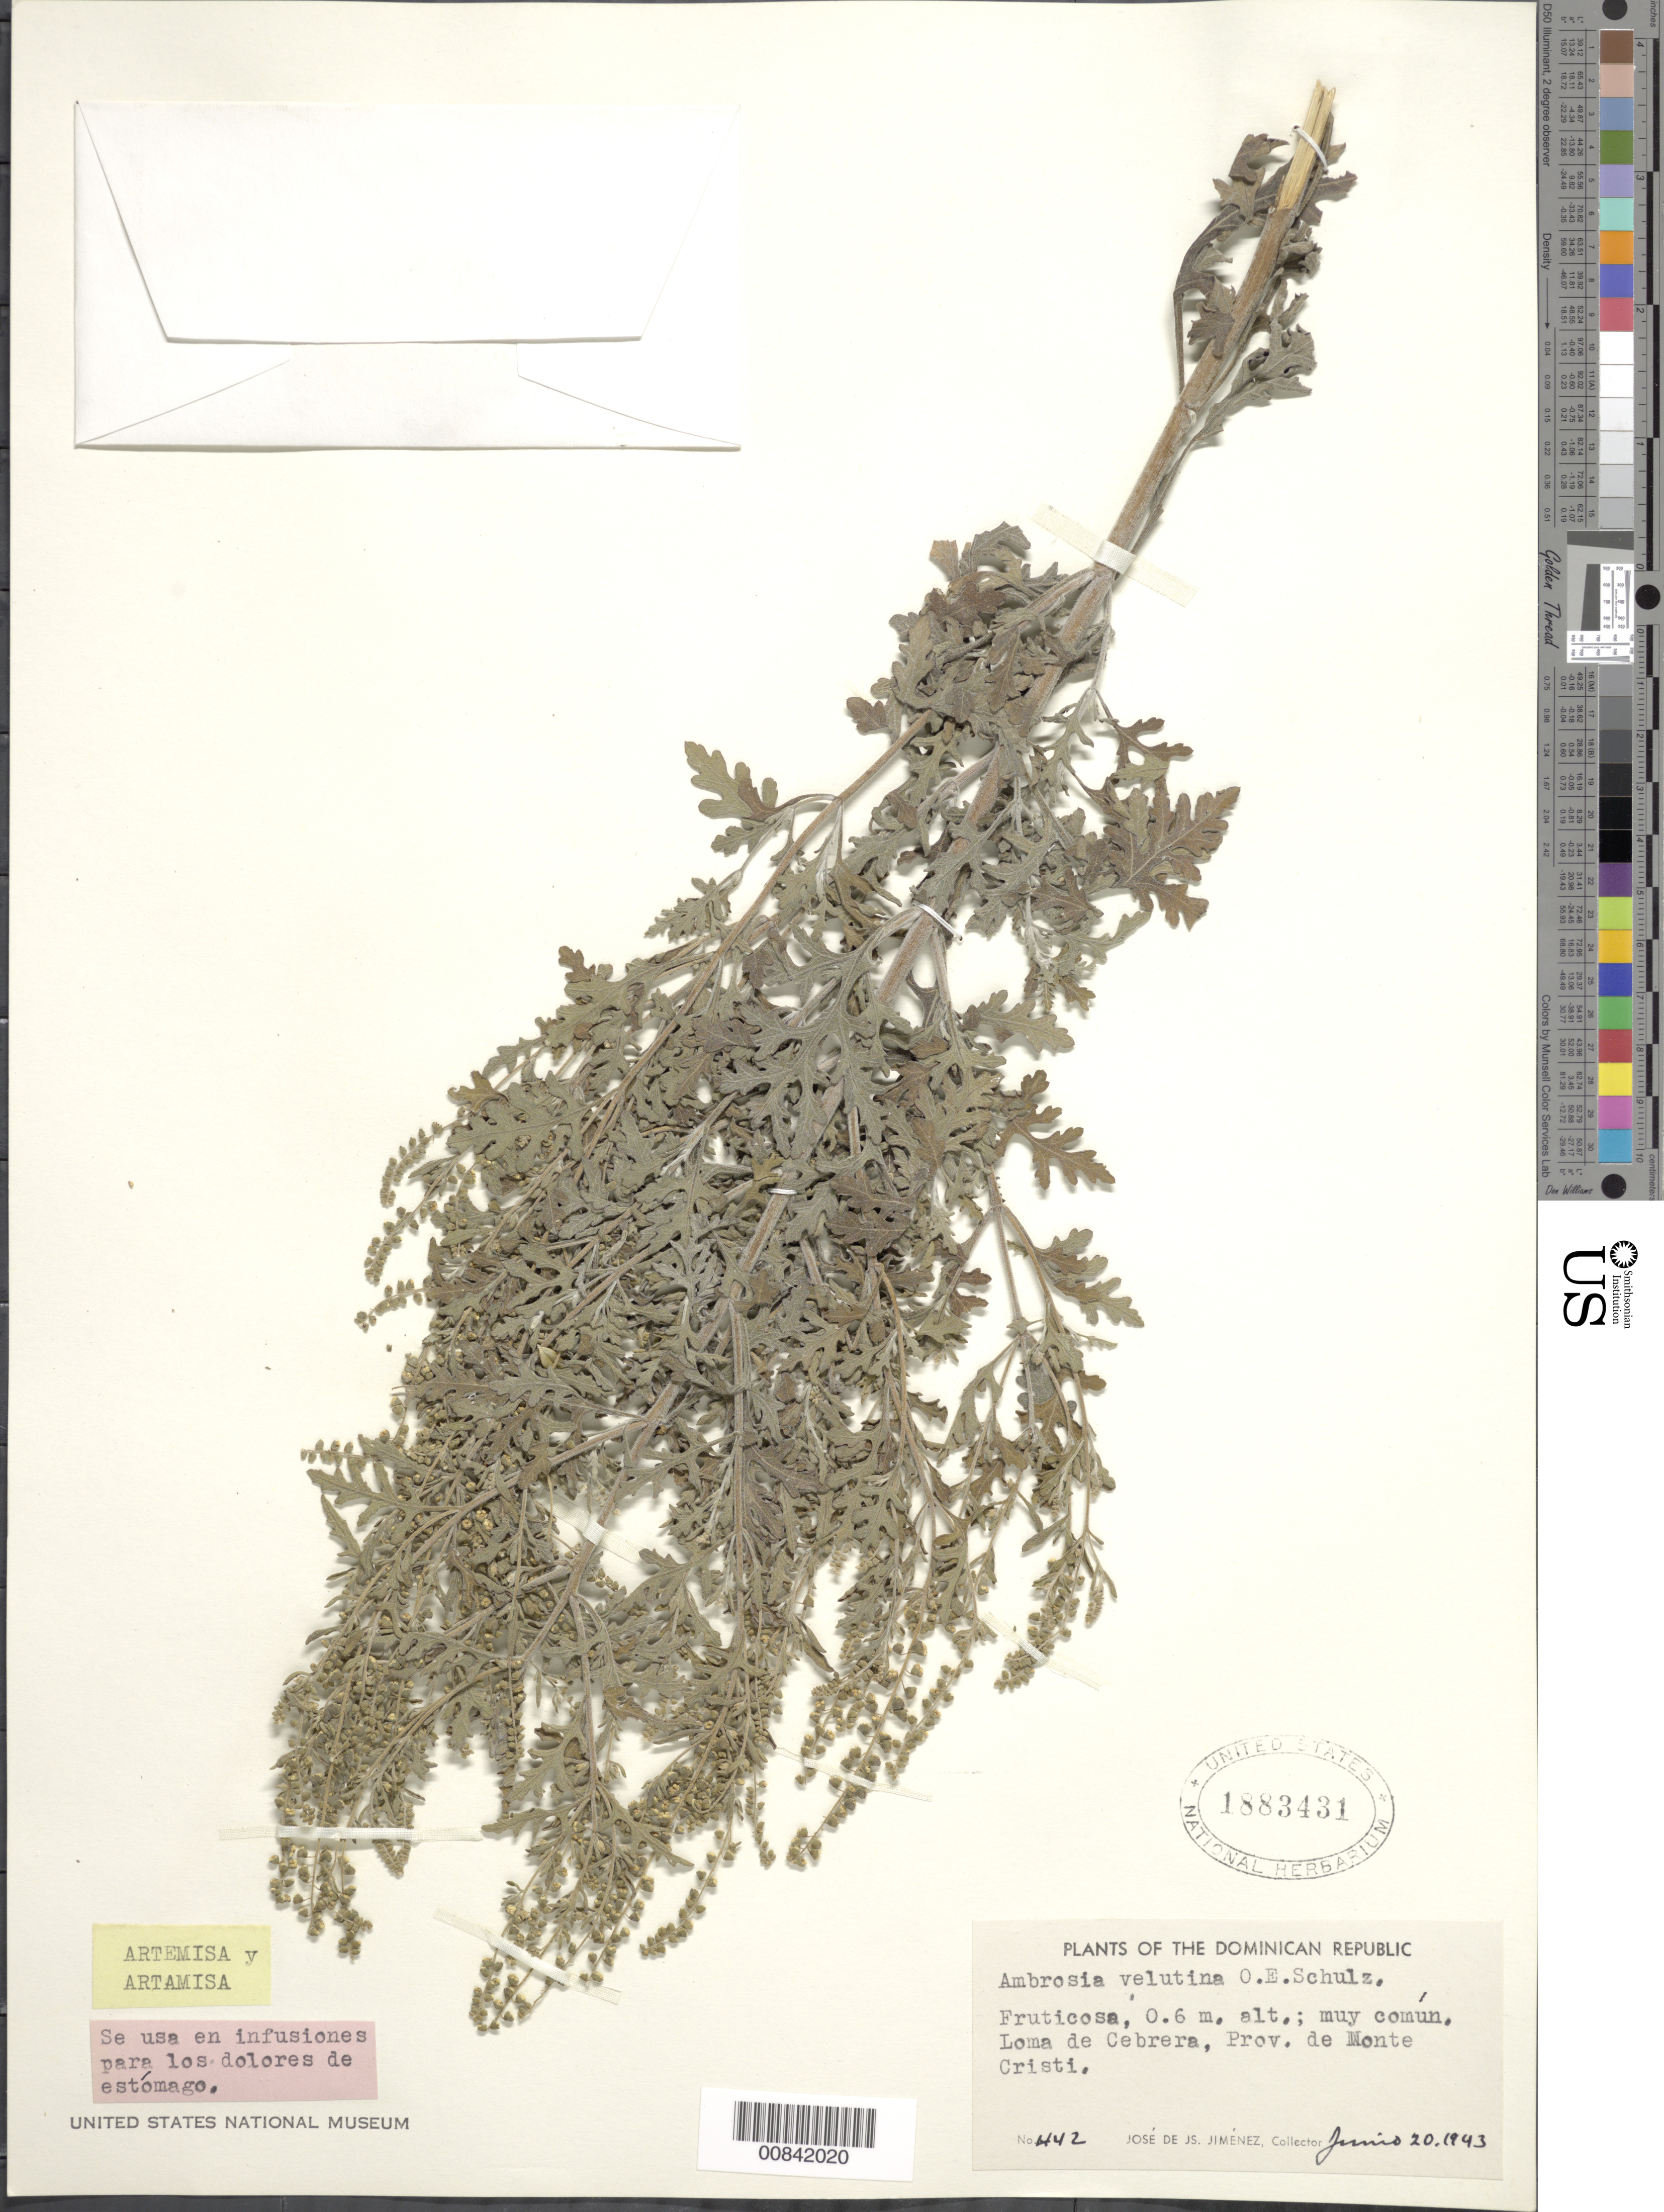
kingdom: Plantae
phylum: Tracheophyta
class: Magnoliopsida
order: Asterales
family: Asteraceae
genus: Ambrosia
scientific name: Ambrosia velutina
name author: O.E. Schulz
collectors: J. J. Jiménez Almonte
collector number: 442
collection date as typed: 20 Jun 1943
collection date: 1943-06-20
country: Dominican Republic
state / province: Monte Cristi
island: Hispaniola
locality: Loma de Cebrera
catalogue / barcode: US 1883431